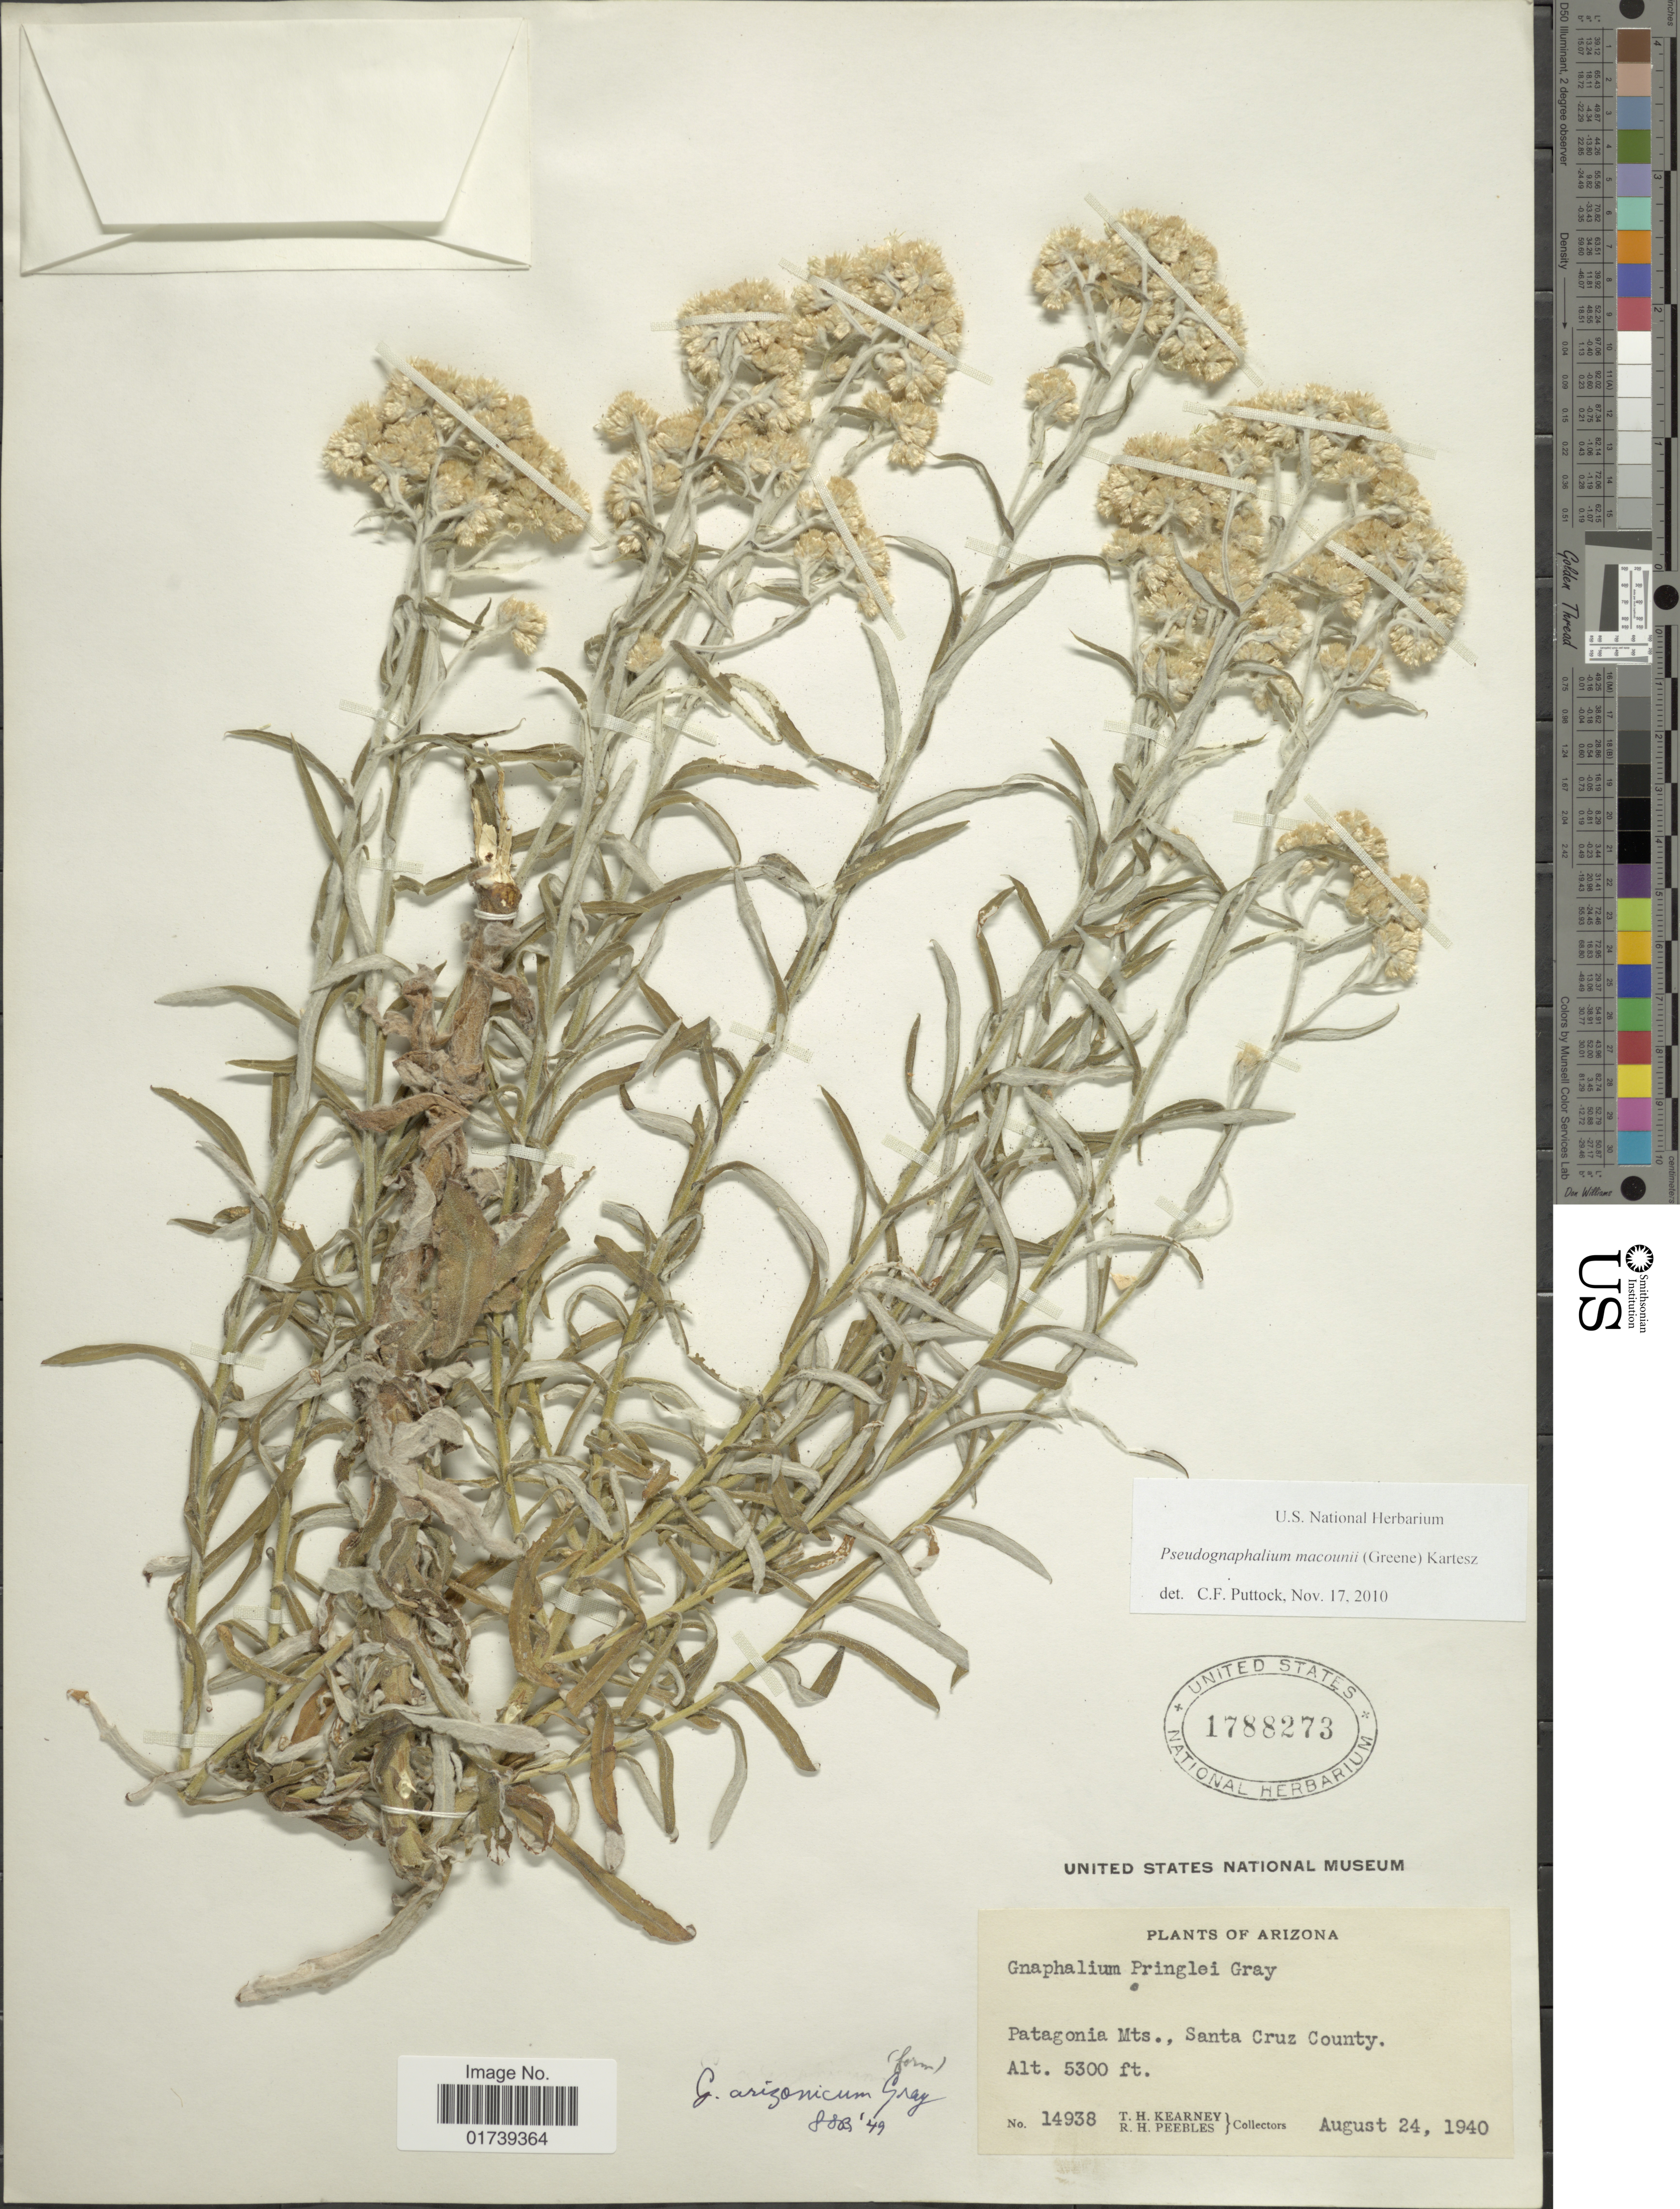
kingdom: Plantae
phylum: Tracheophyta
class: Magnoliopsida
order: Asterales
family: Asteraceae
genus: Pseudognaphalium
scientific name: Pseudognaphalium macounii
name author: (Greene) Kartesz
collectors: T. H. Kearney & R. H. Peebles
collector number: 14938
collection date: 1940-08-24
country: United States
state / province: Arizona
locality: Patagonia Mts., Santa Cruz County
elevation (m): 1615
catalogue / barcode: US 1788273